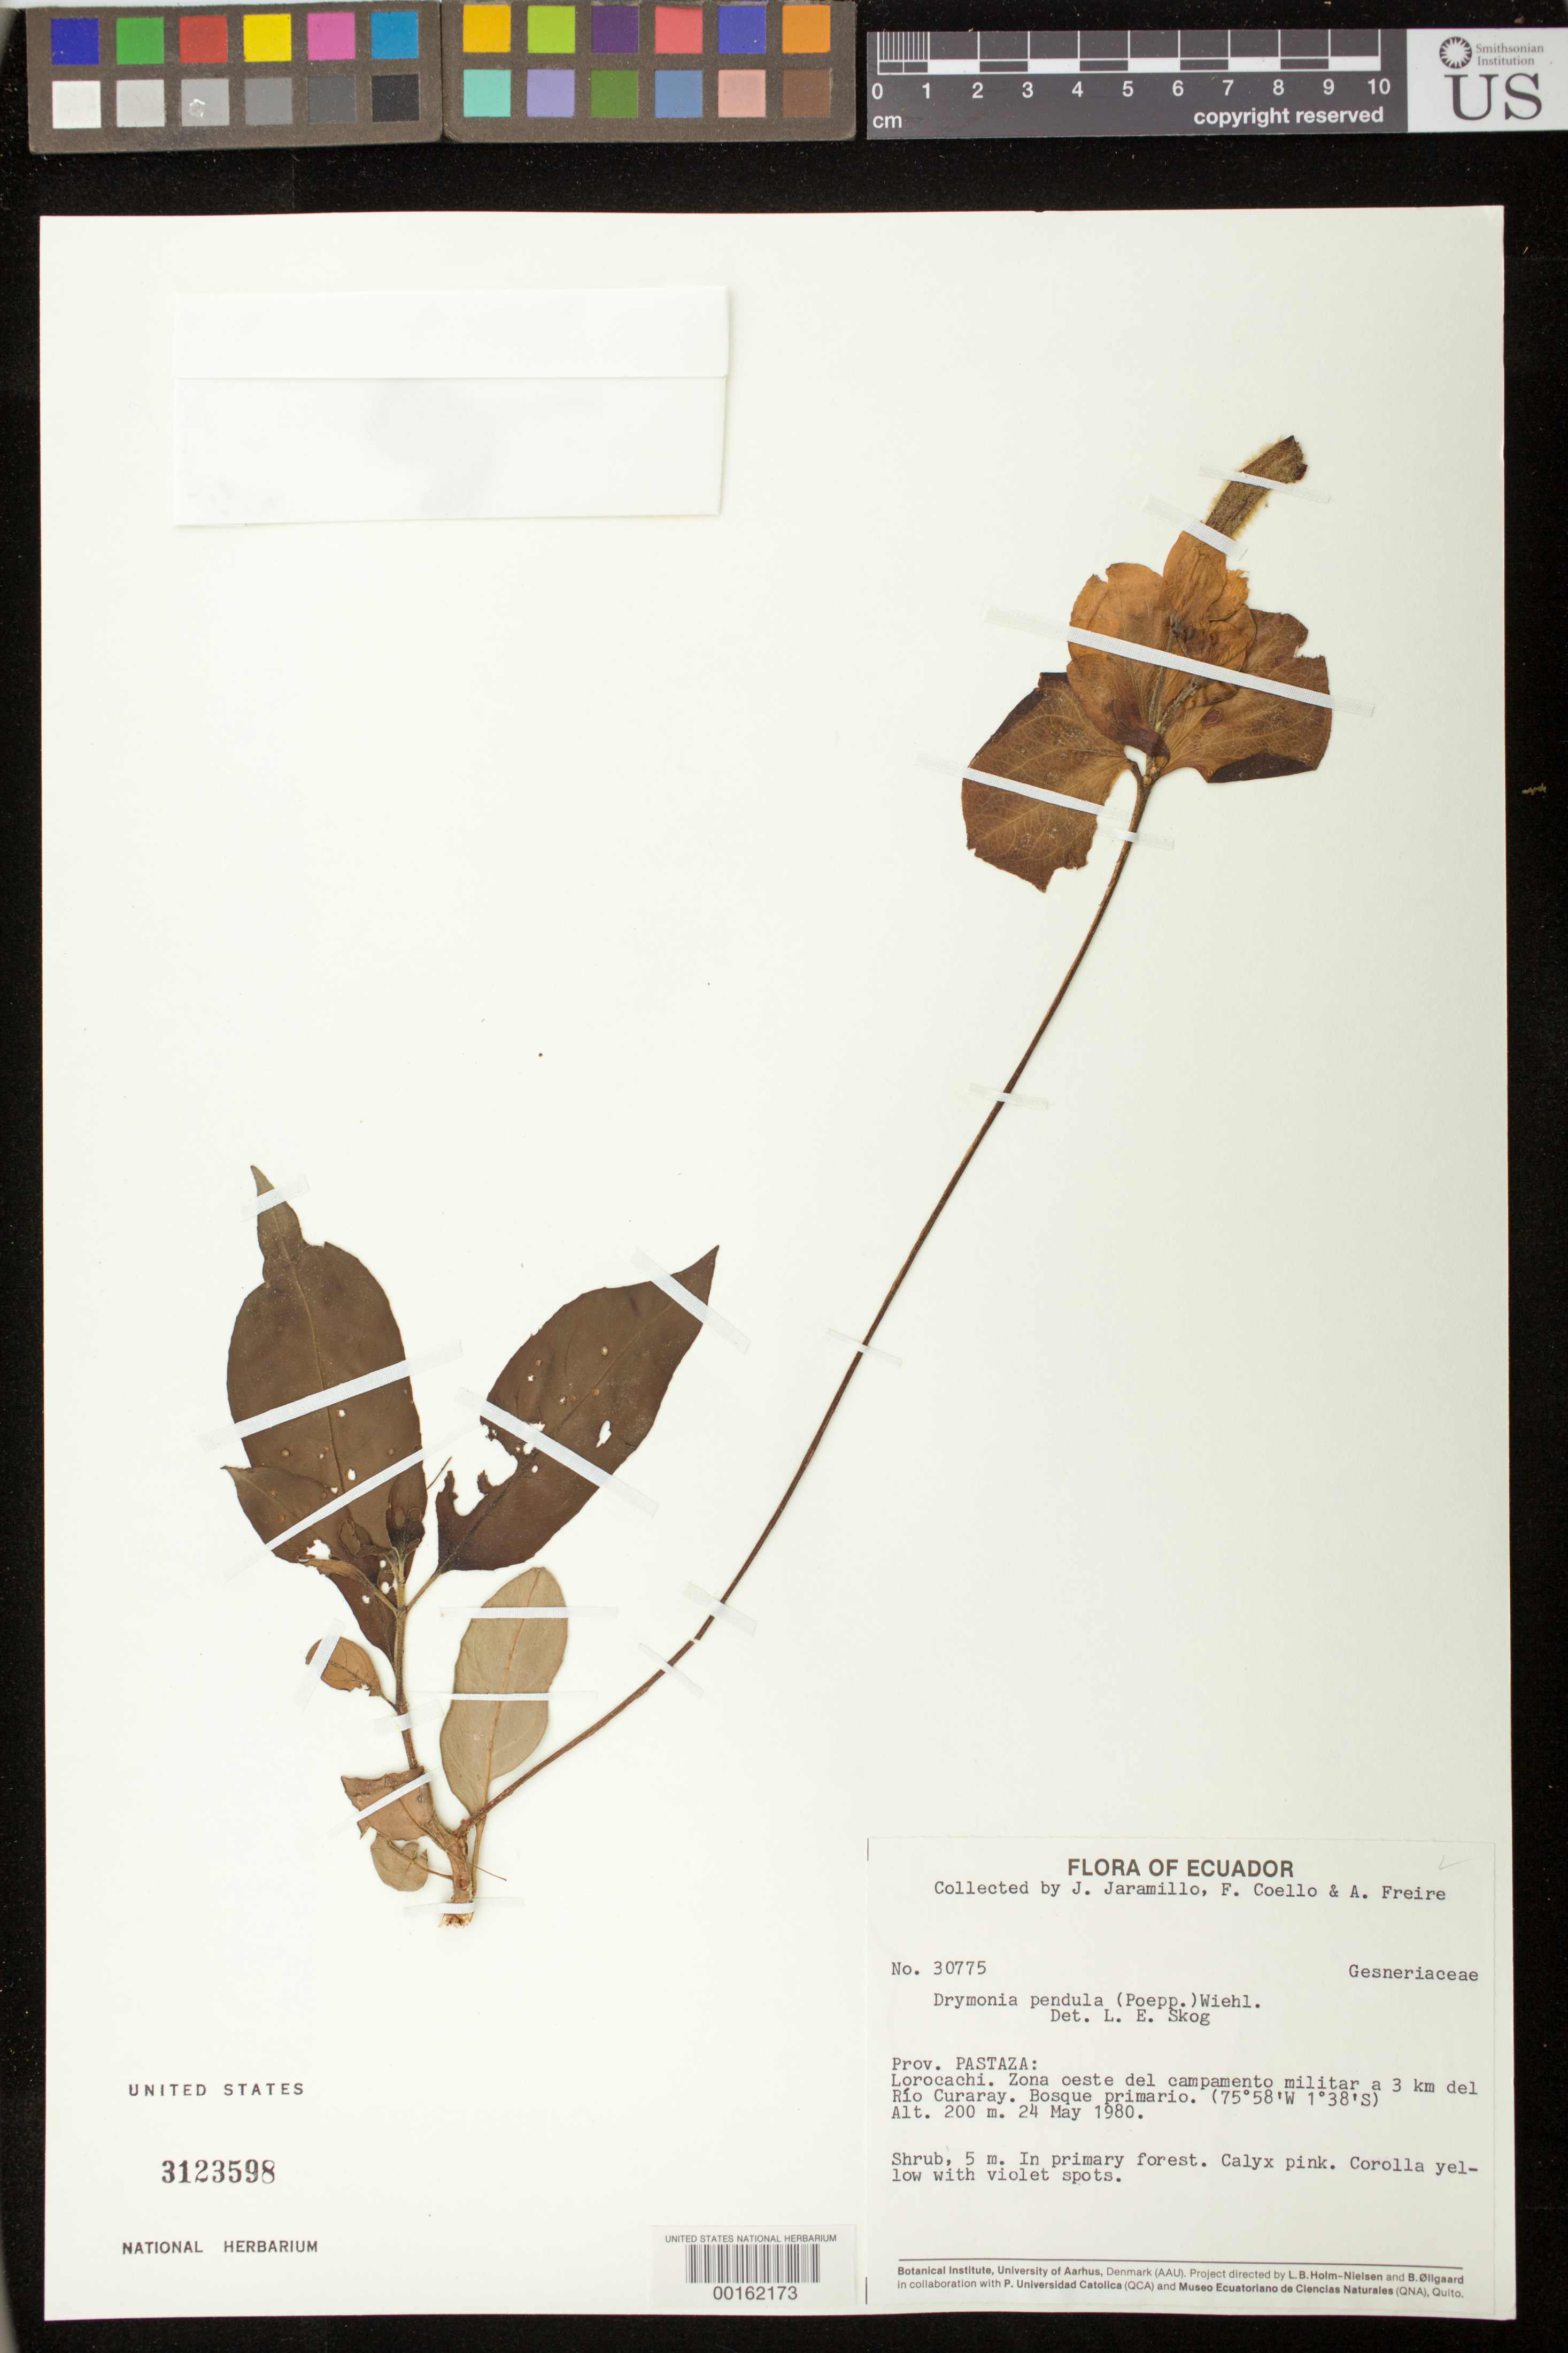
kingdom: Plantae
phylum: Tracheophyta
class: Magnoliopsida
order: Lamiales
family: Gesneriaceae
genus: Drymonia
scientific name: Drymonia pendula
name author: (Poepp.) Wiehler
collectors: J. L. Jaramillo & et al.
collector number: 30775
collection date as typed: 24 May 1980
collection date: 1980-05-24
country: Ecuador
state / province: Pastaza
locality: Lorocachi, zone W of military camp to 3 km from Rio Curaray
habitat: Primary forest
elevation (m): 200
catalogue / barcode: US 3123598